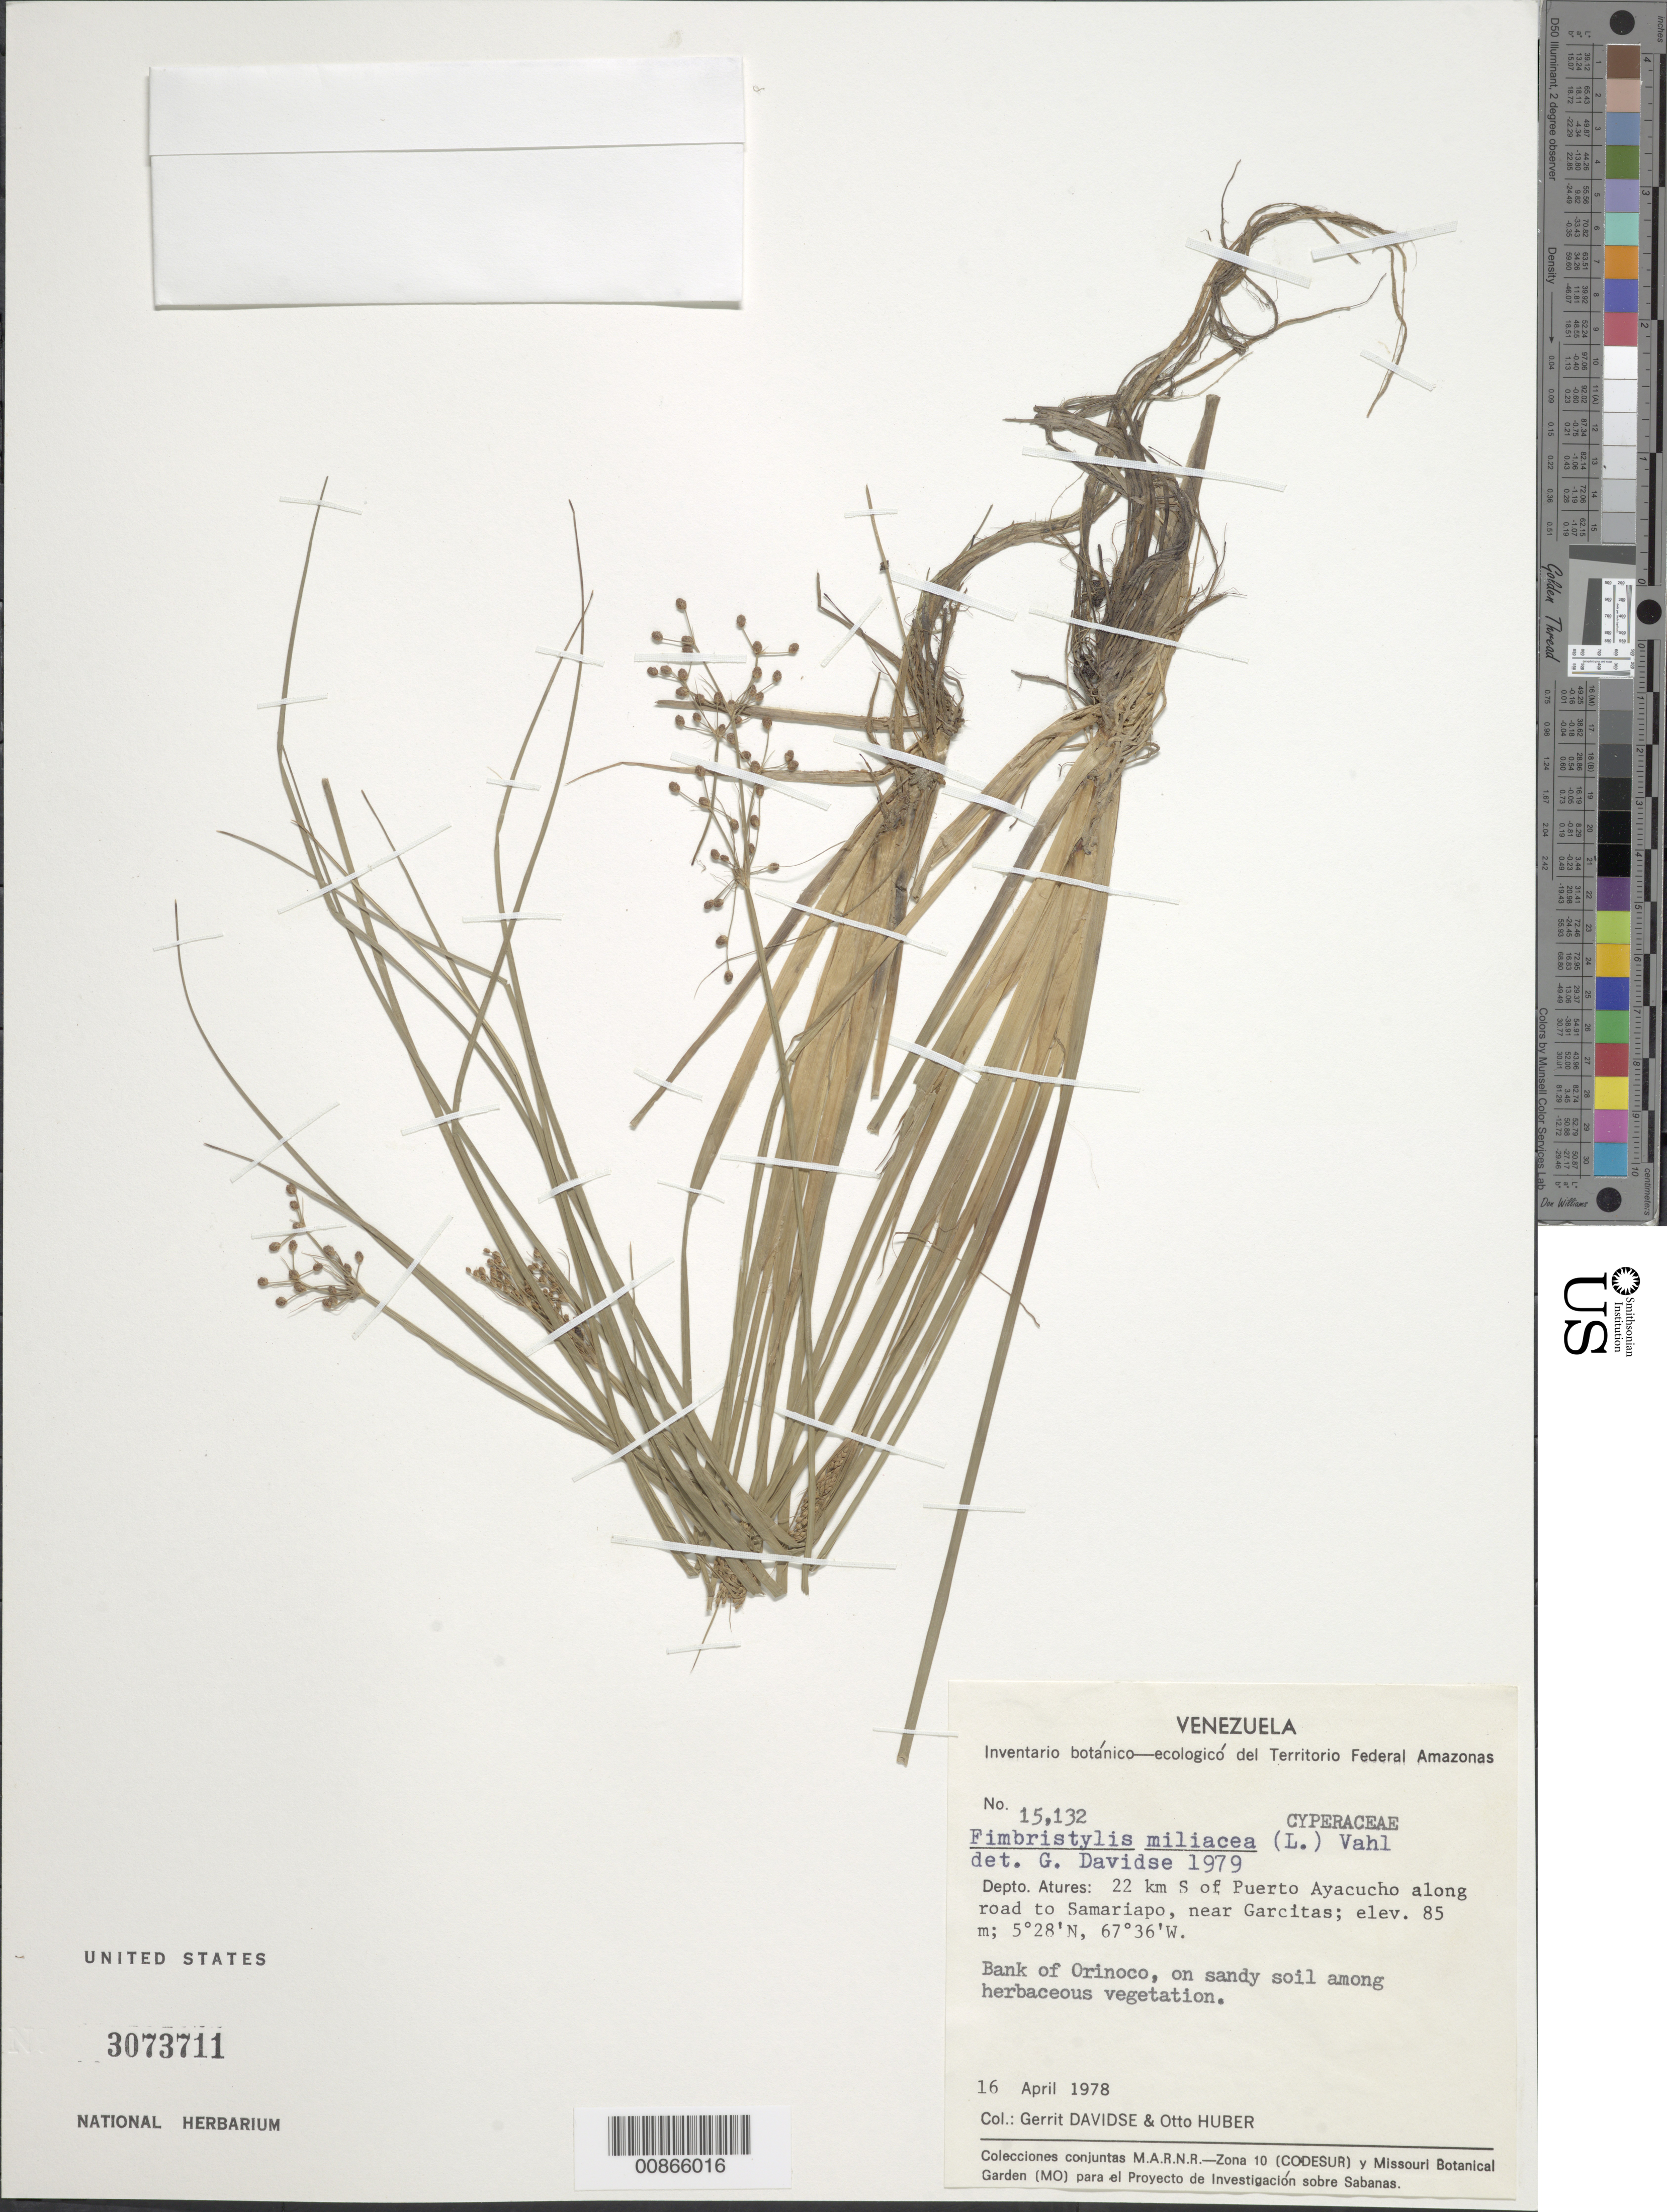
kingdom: Plantae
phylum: Tracheophyta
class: Liliopsida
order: Poales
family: Cyperaceae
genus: Fimbristylis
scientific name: Fimbristylis littoralis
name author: Gaudich.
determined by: Strong, M. T., (US), Smithsonian Institution - National Museum of Natural History (UNITED STATES)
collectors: G. Davidse & O. Huber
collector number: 15132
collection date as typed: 16-Apr-78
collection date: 1978-04-16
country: Venezuela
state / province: Amazonas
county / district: Atures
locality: Puerto Ayacucho, 22 km S of along road to Samariapo, near Garcitas, Río Orinoco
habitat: Sandy soil of river bank with herbaceous vegetation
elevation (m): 85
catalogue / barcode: US 3073711